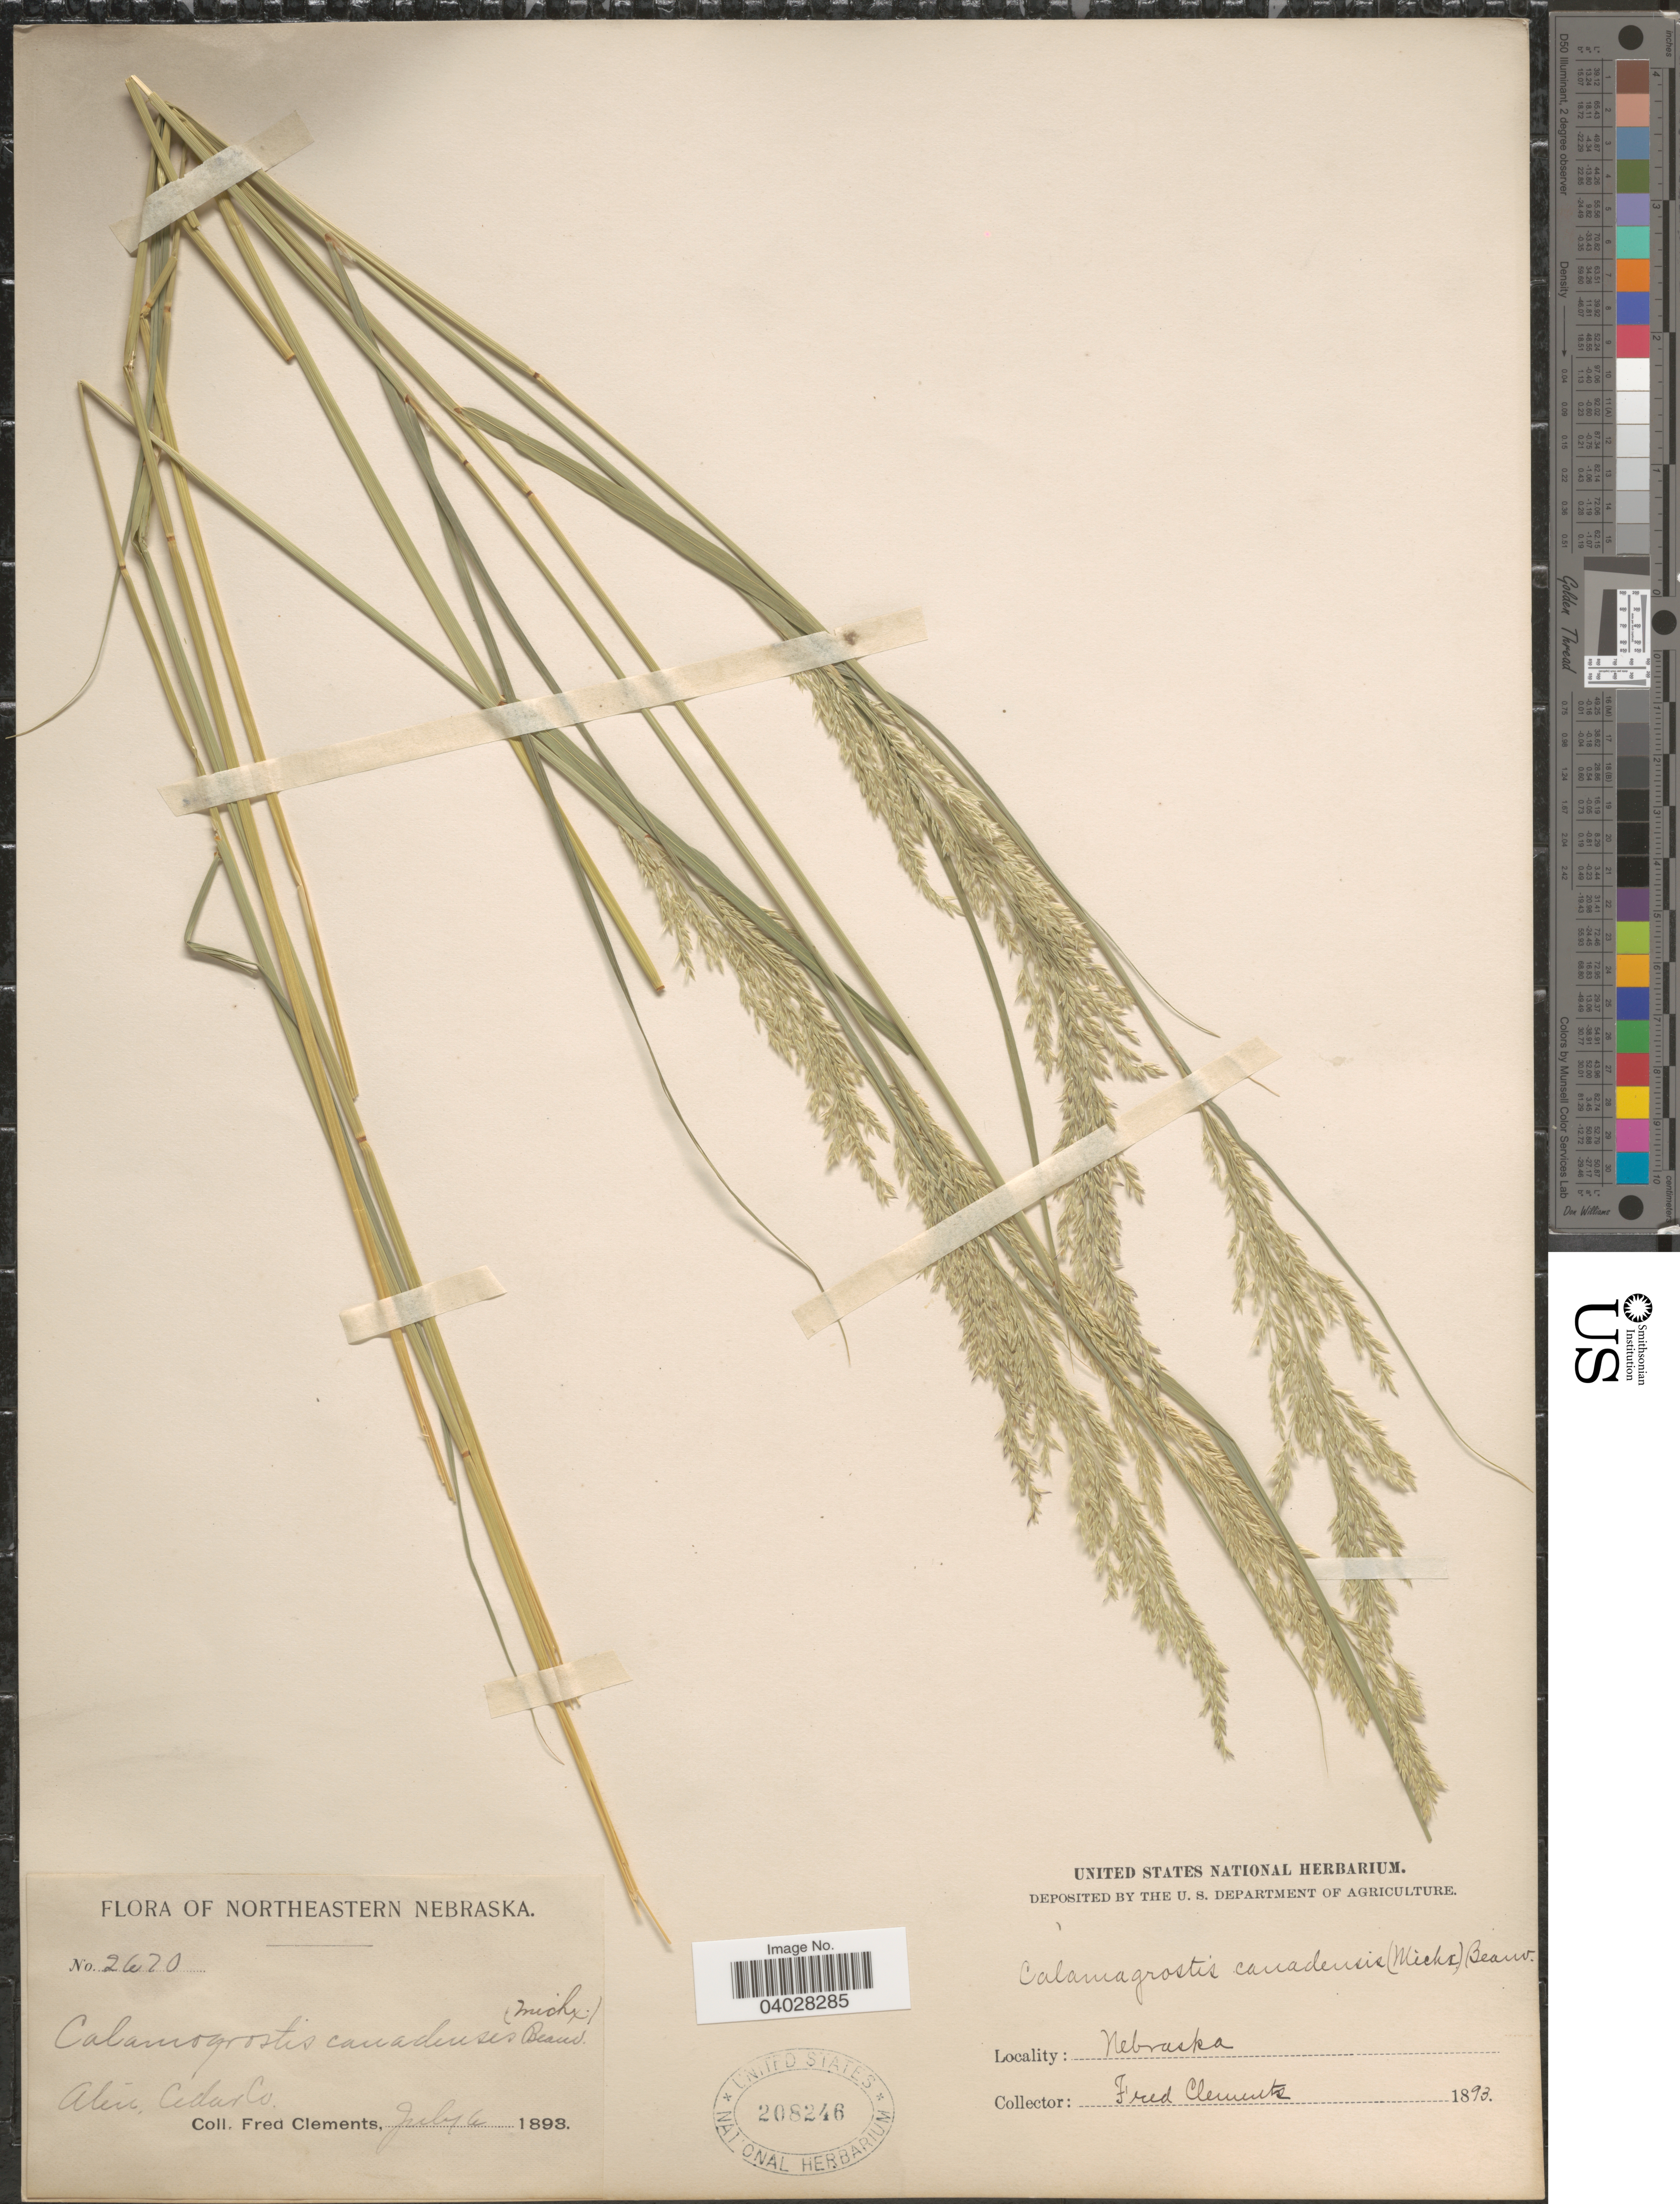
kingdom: Plantae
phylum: Tracheophyta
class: Liliopsida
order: Poales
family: Poaceae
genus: Calamagrostis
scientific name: Calamagrostis canadensis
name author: (Michx.) P. Beauv.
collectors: F. Clements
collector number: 2670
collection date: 1893-07-06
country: United States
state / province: Nebraska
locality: Northeasten Nebraska, Aten, Cedar Co.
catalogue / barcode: US 208246